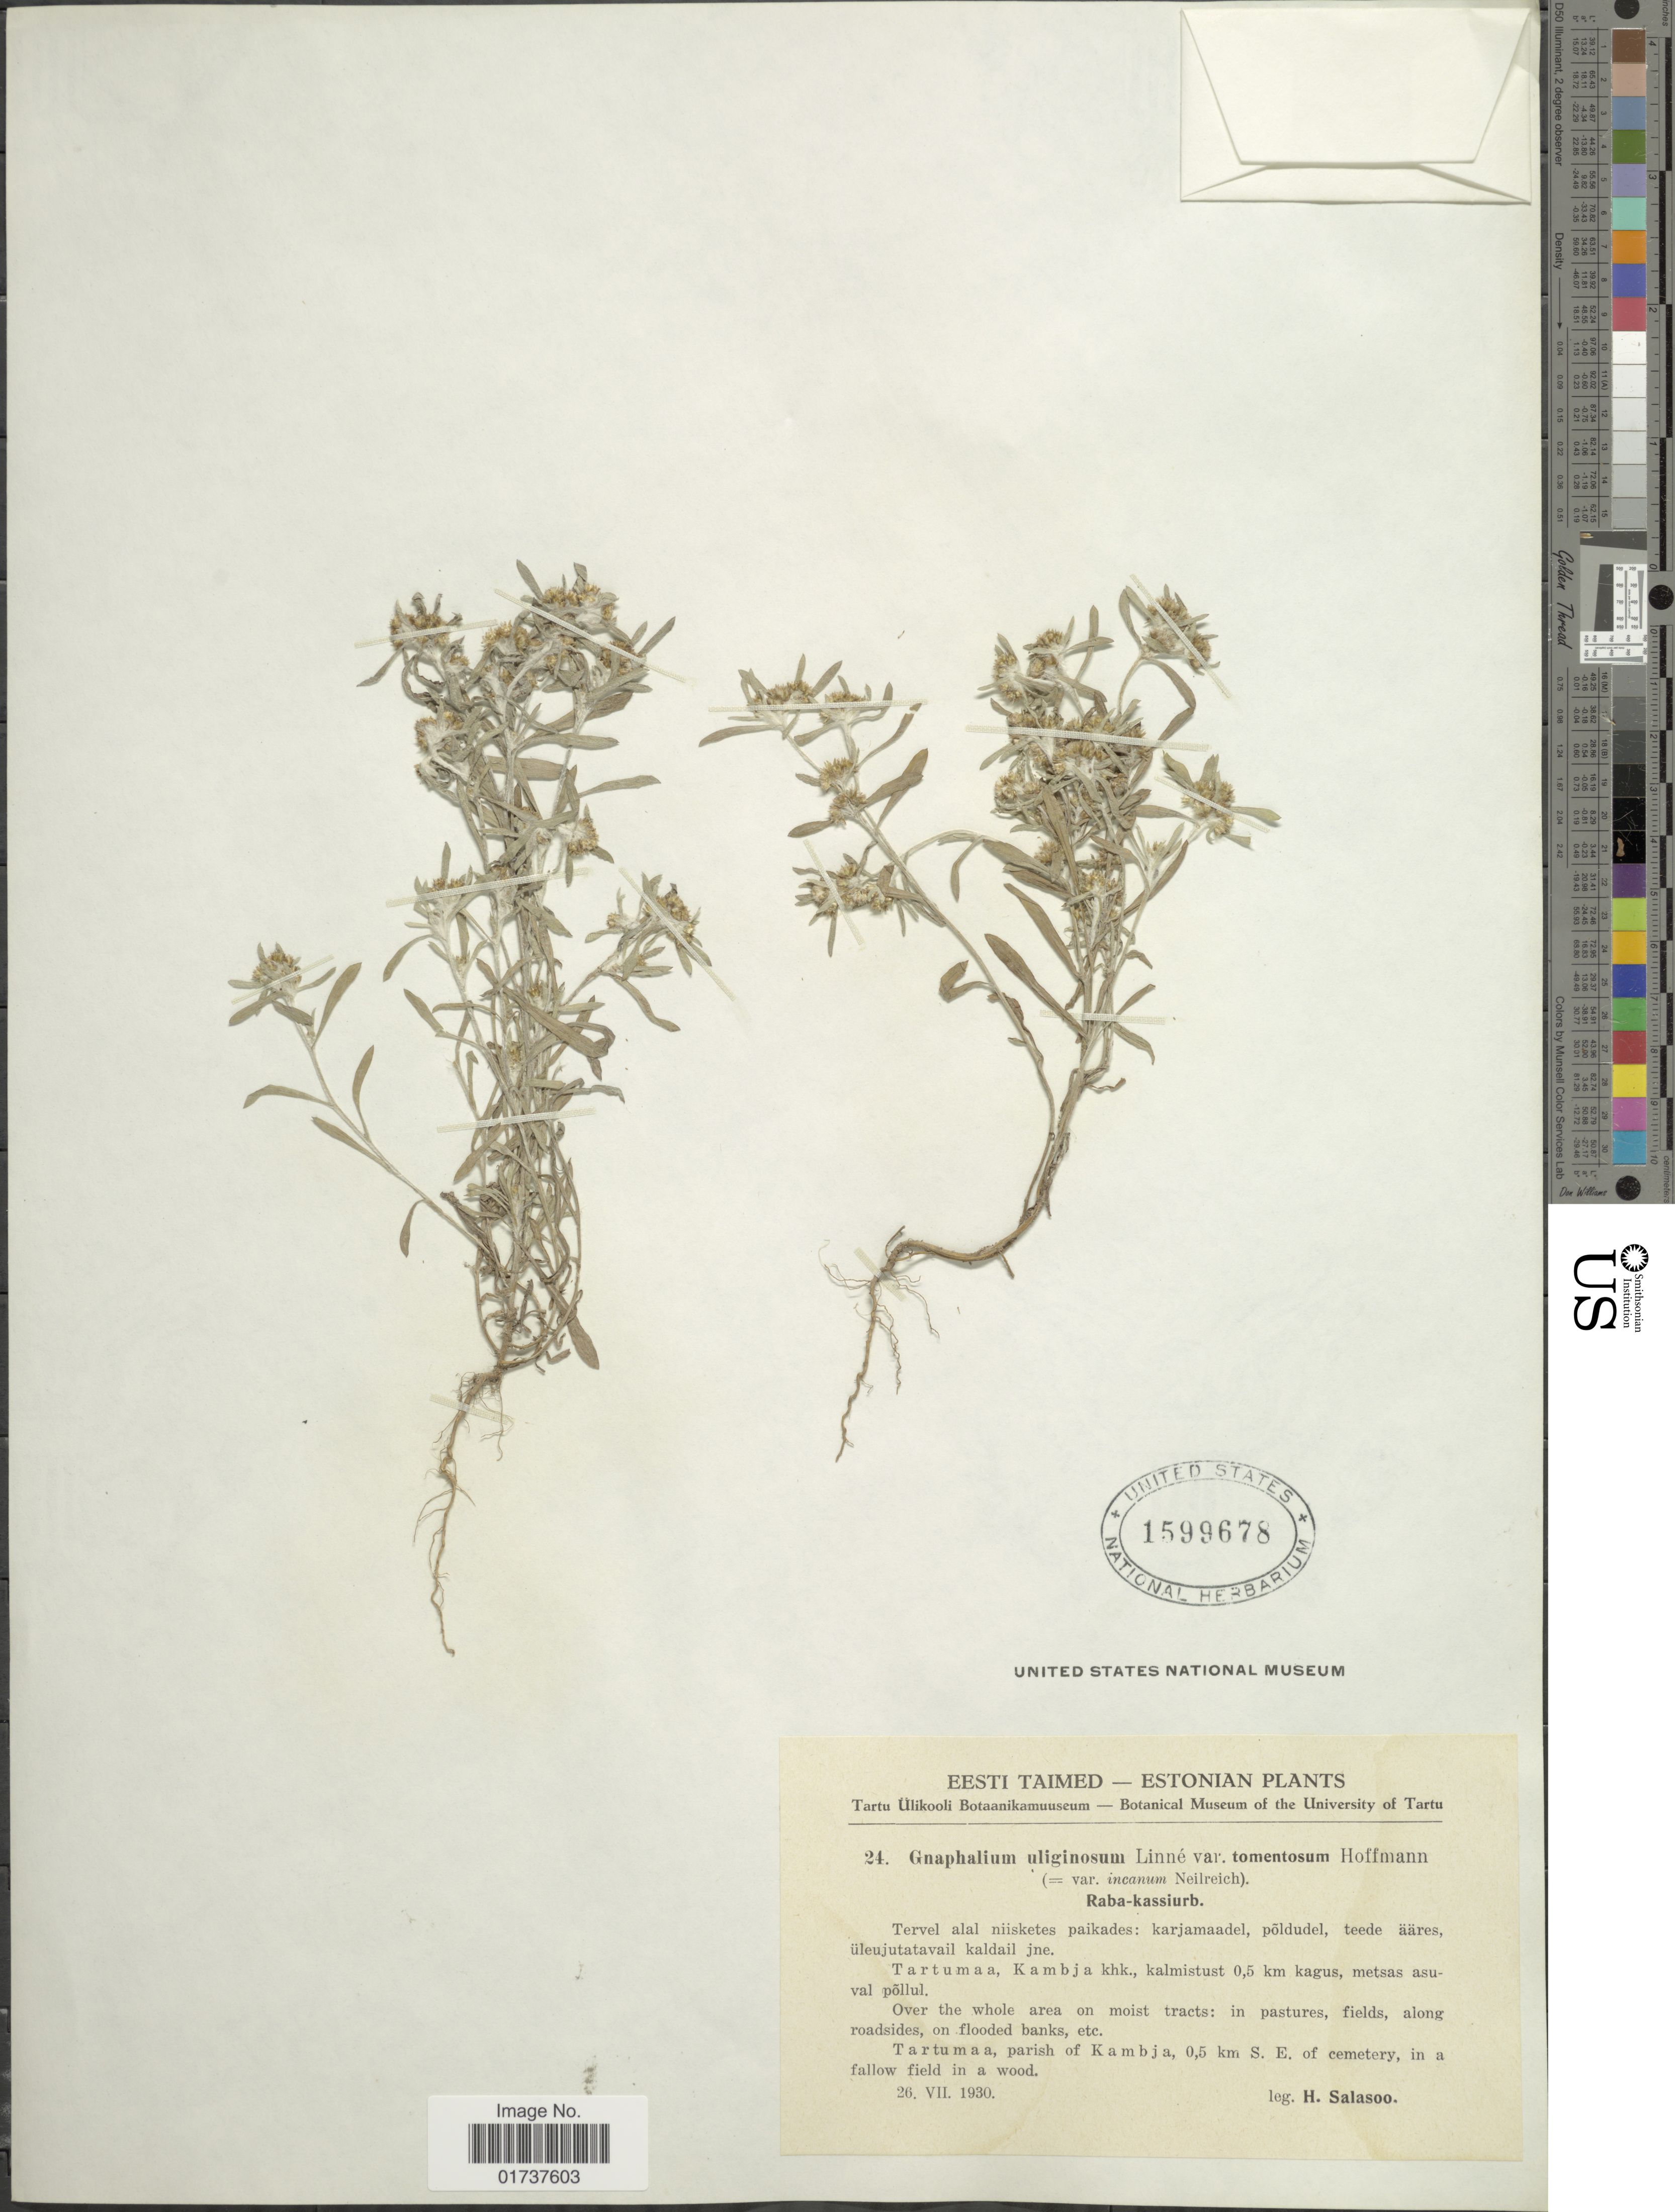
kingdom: Plantae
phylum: Tracheophyta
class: Magnoliopsida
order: Asterales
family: Asteraceae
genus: Gnaphalium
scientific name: Gnaphalium uliginosum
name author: L.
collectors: H. Salasoo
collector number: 24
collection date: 1930-08-26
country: Estonia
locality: Eesti Taimed, Estonian, Over the whole area on moist tracts: in pastures, fields along roadsides,on flooded banks, Tartumaa, parish of Kambja, 0,5km S.E. of cemetery, in a fallow field in a wood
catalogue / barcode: US 1599678